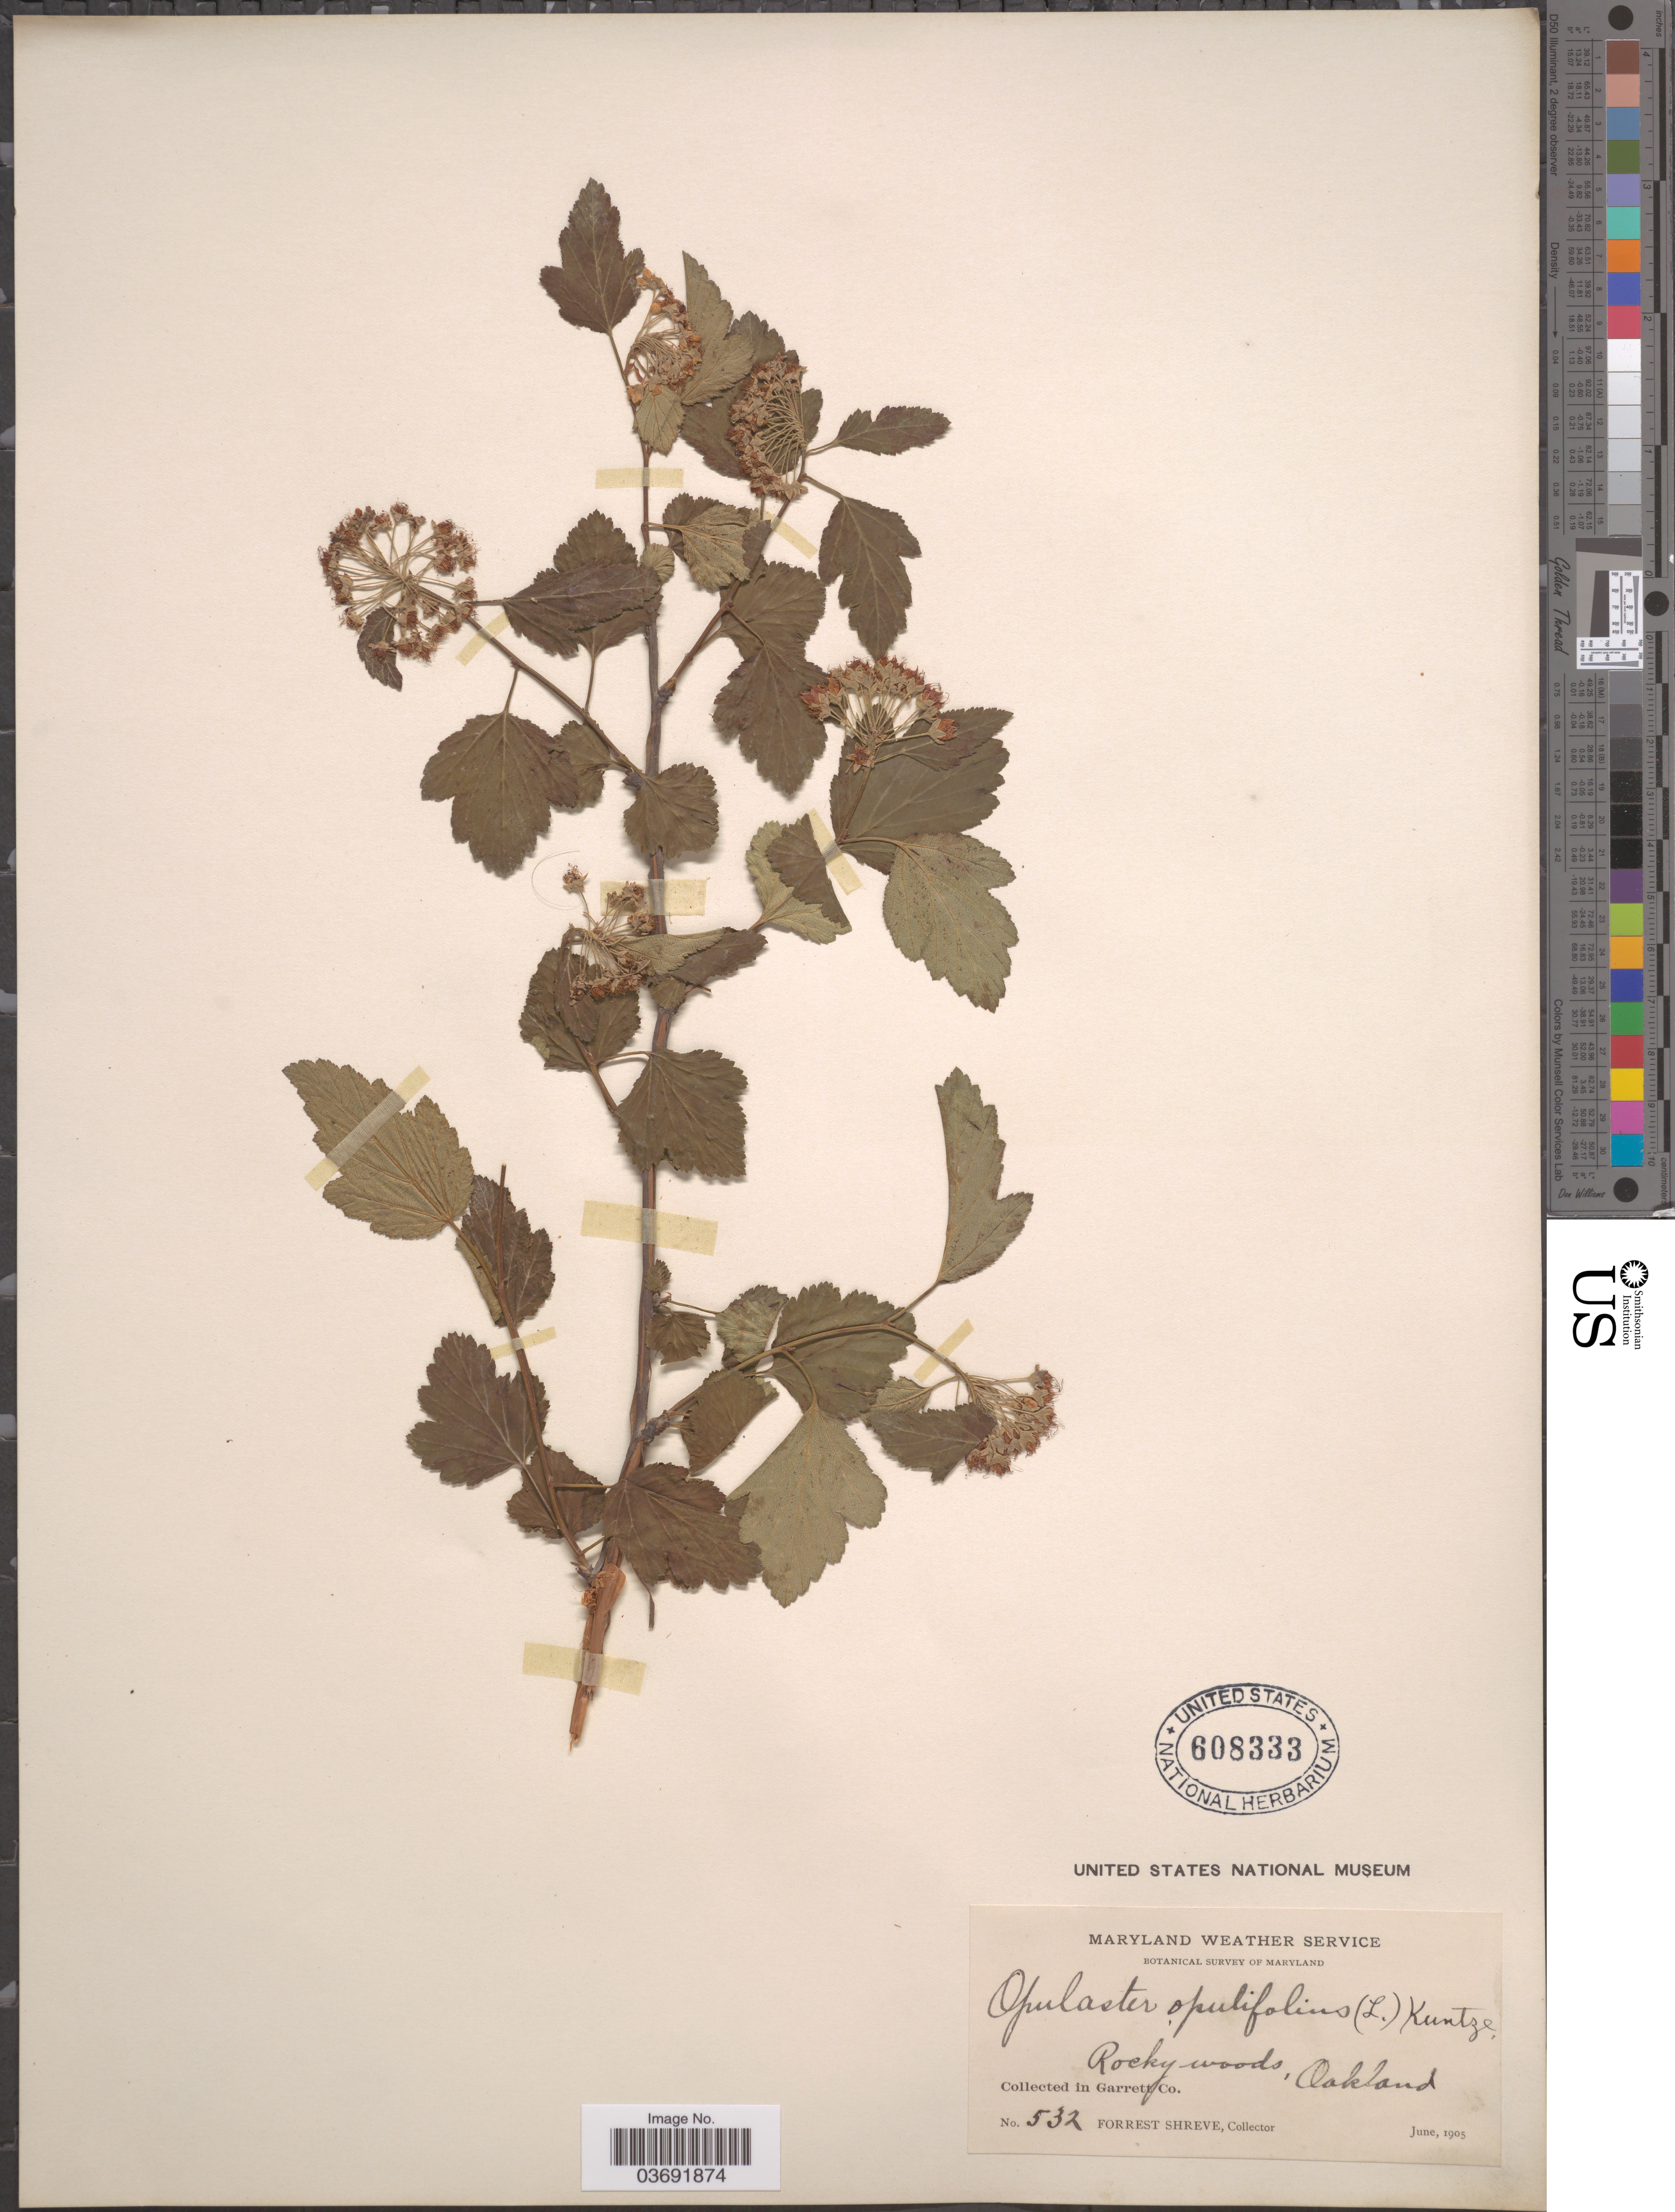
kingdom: Plantae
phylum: Tracheophyta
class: Magnoliopsida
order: Rosales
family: Rosaceae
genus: Physocarpus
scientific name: Physocarpus opulifolius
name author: (L.) Maxim.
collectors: F. Shreve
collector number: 532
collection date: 1905-06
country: United States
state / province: Maryland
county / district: Garrett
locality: Oakland. Garrett Co.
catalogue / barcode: US 608333